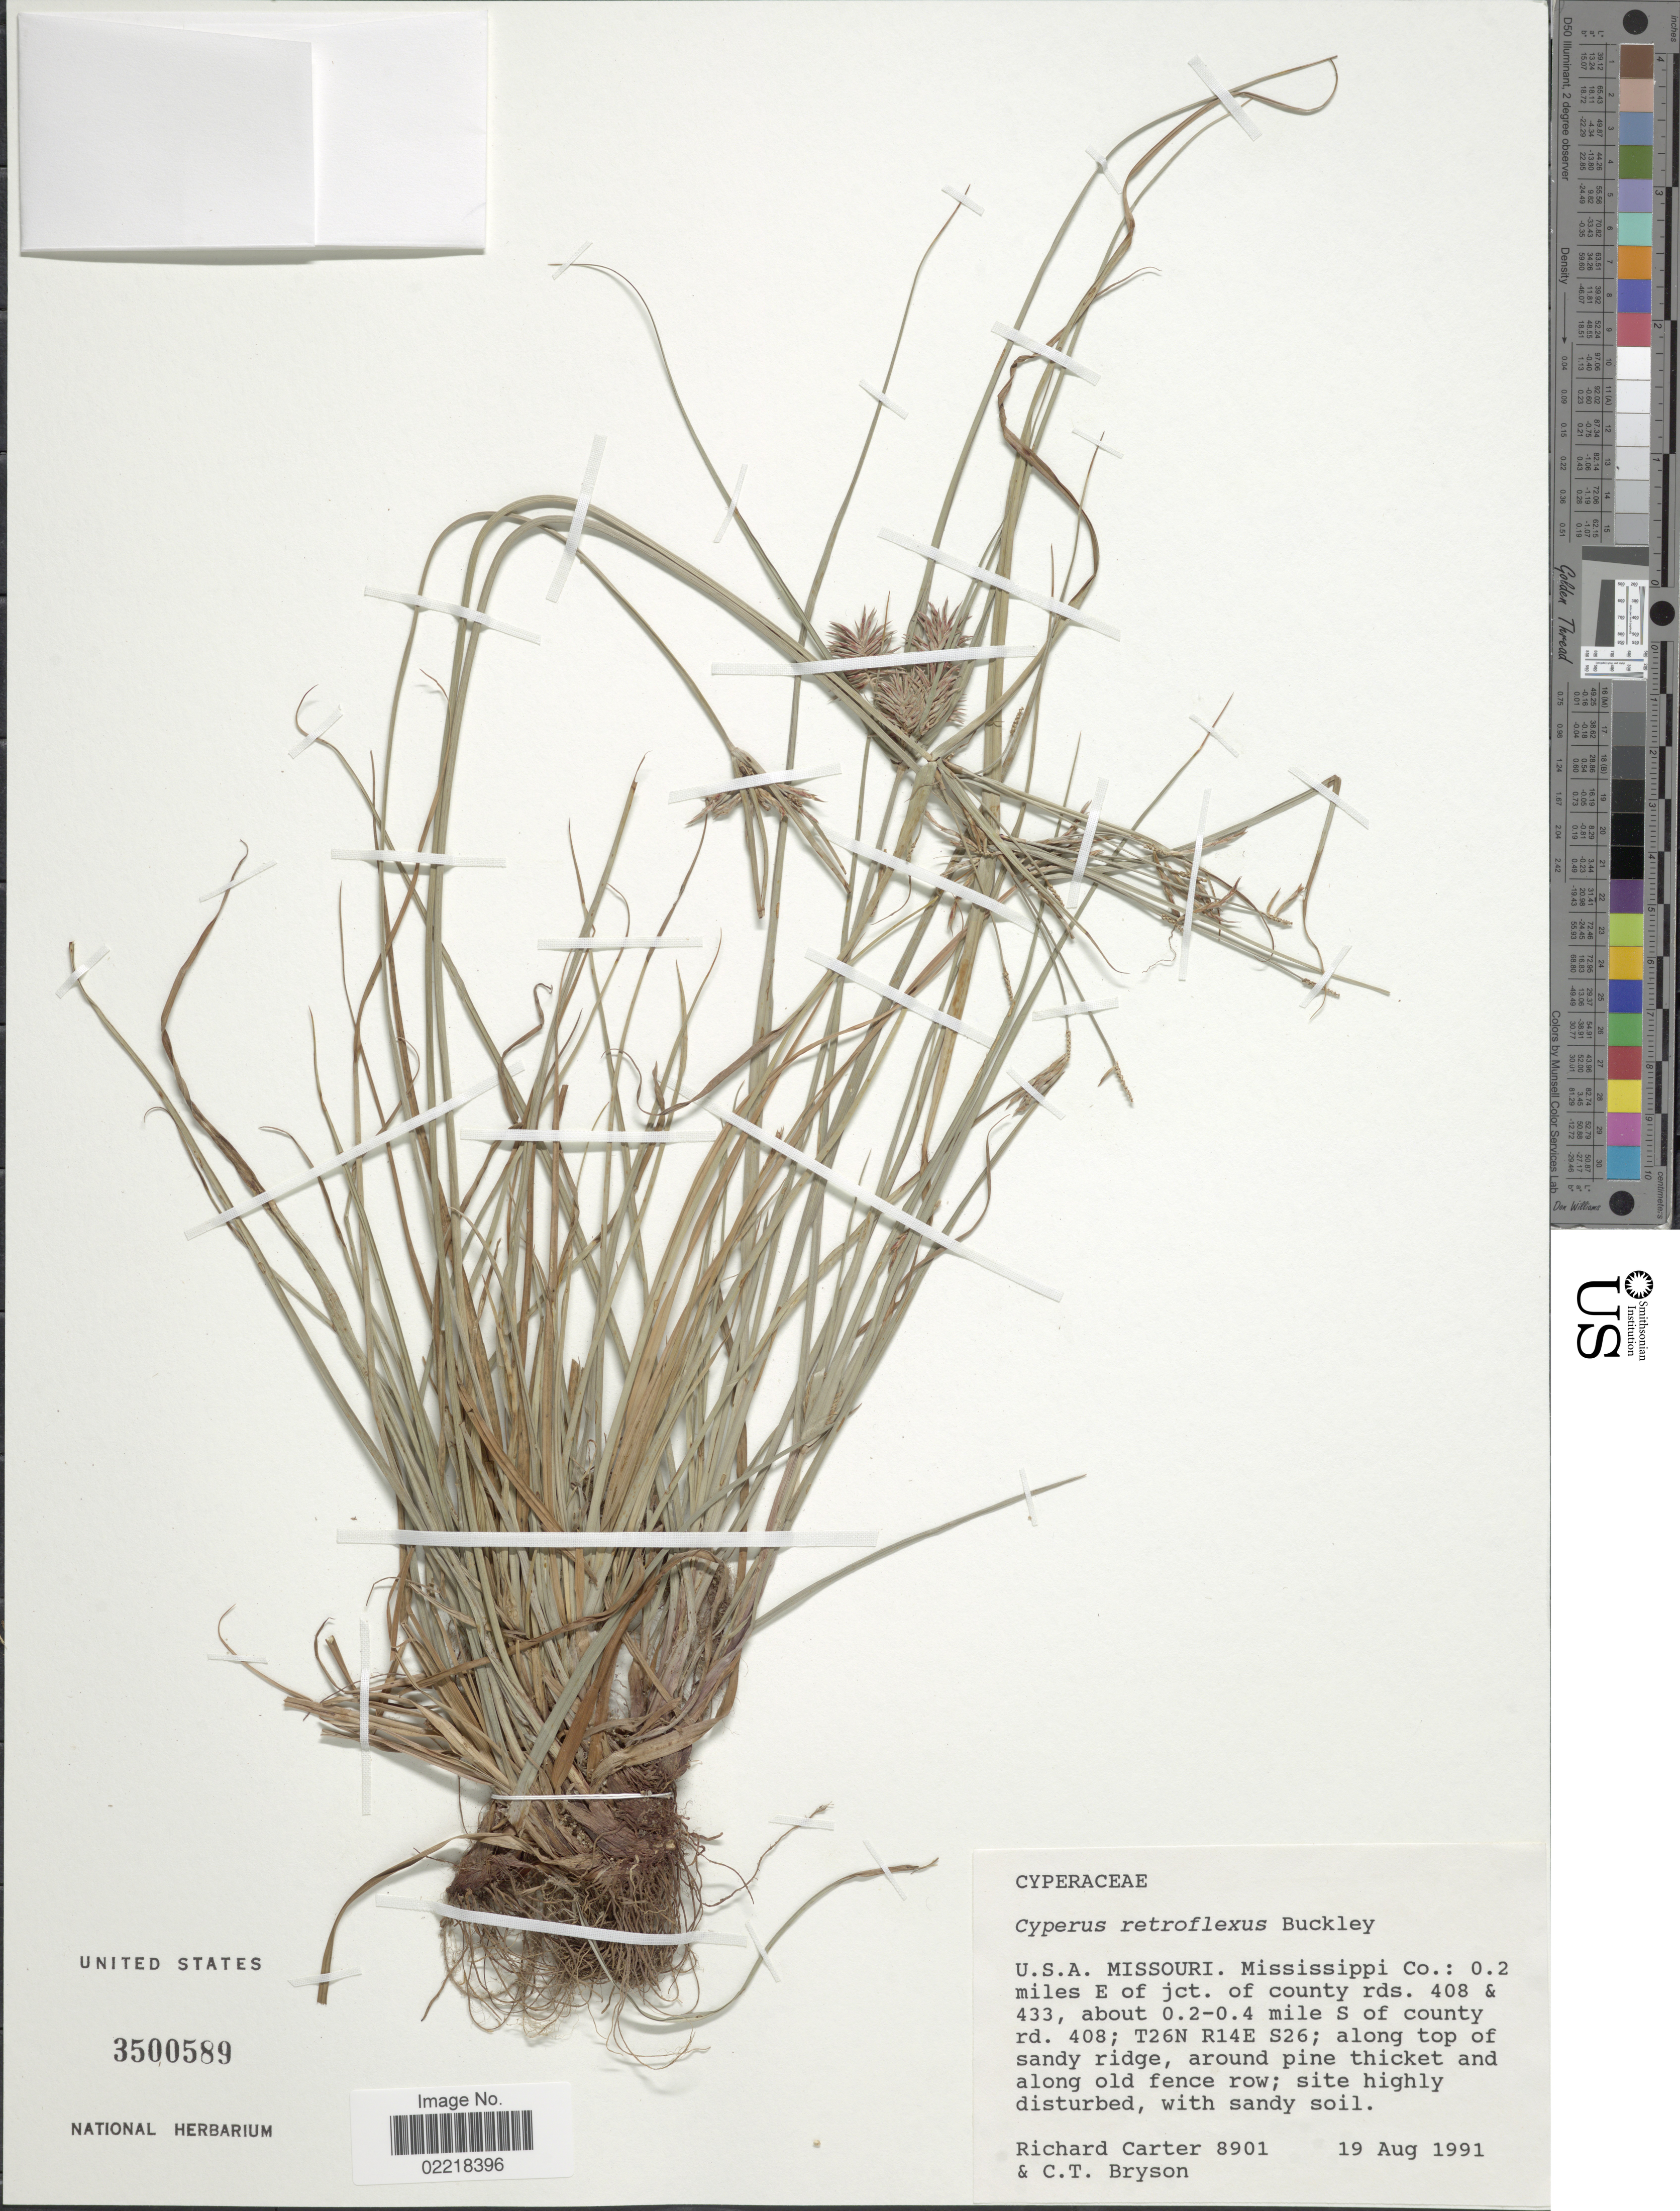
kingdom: Plantae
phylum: Tracheophyta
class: Liliopsida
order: Poales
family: Cyperaceae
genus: Cyperus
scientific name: Cyperus retroflexus var. retroflexus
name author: Buckley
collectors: R. Carter & C. Bryson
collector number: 8901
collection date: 1991-08-19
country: United States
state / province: Missouri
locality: U.S.A., Mississippi Co, 0.2 miles E of jct of county rds 408 & 433, about 0.2-0.4 mile S of county rd 408, T26N, R14E, S26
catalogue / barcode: US 3500589